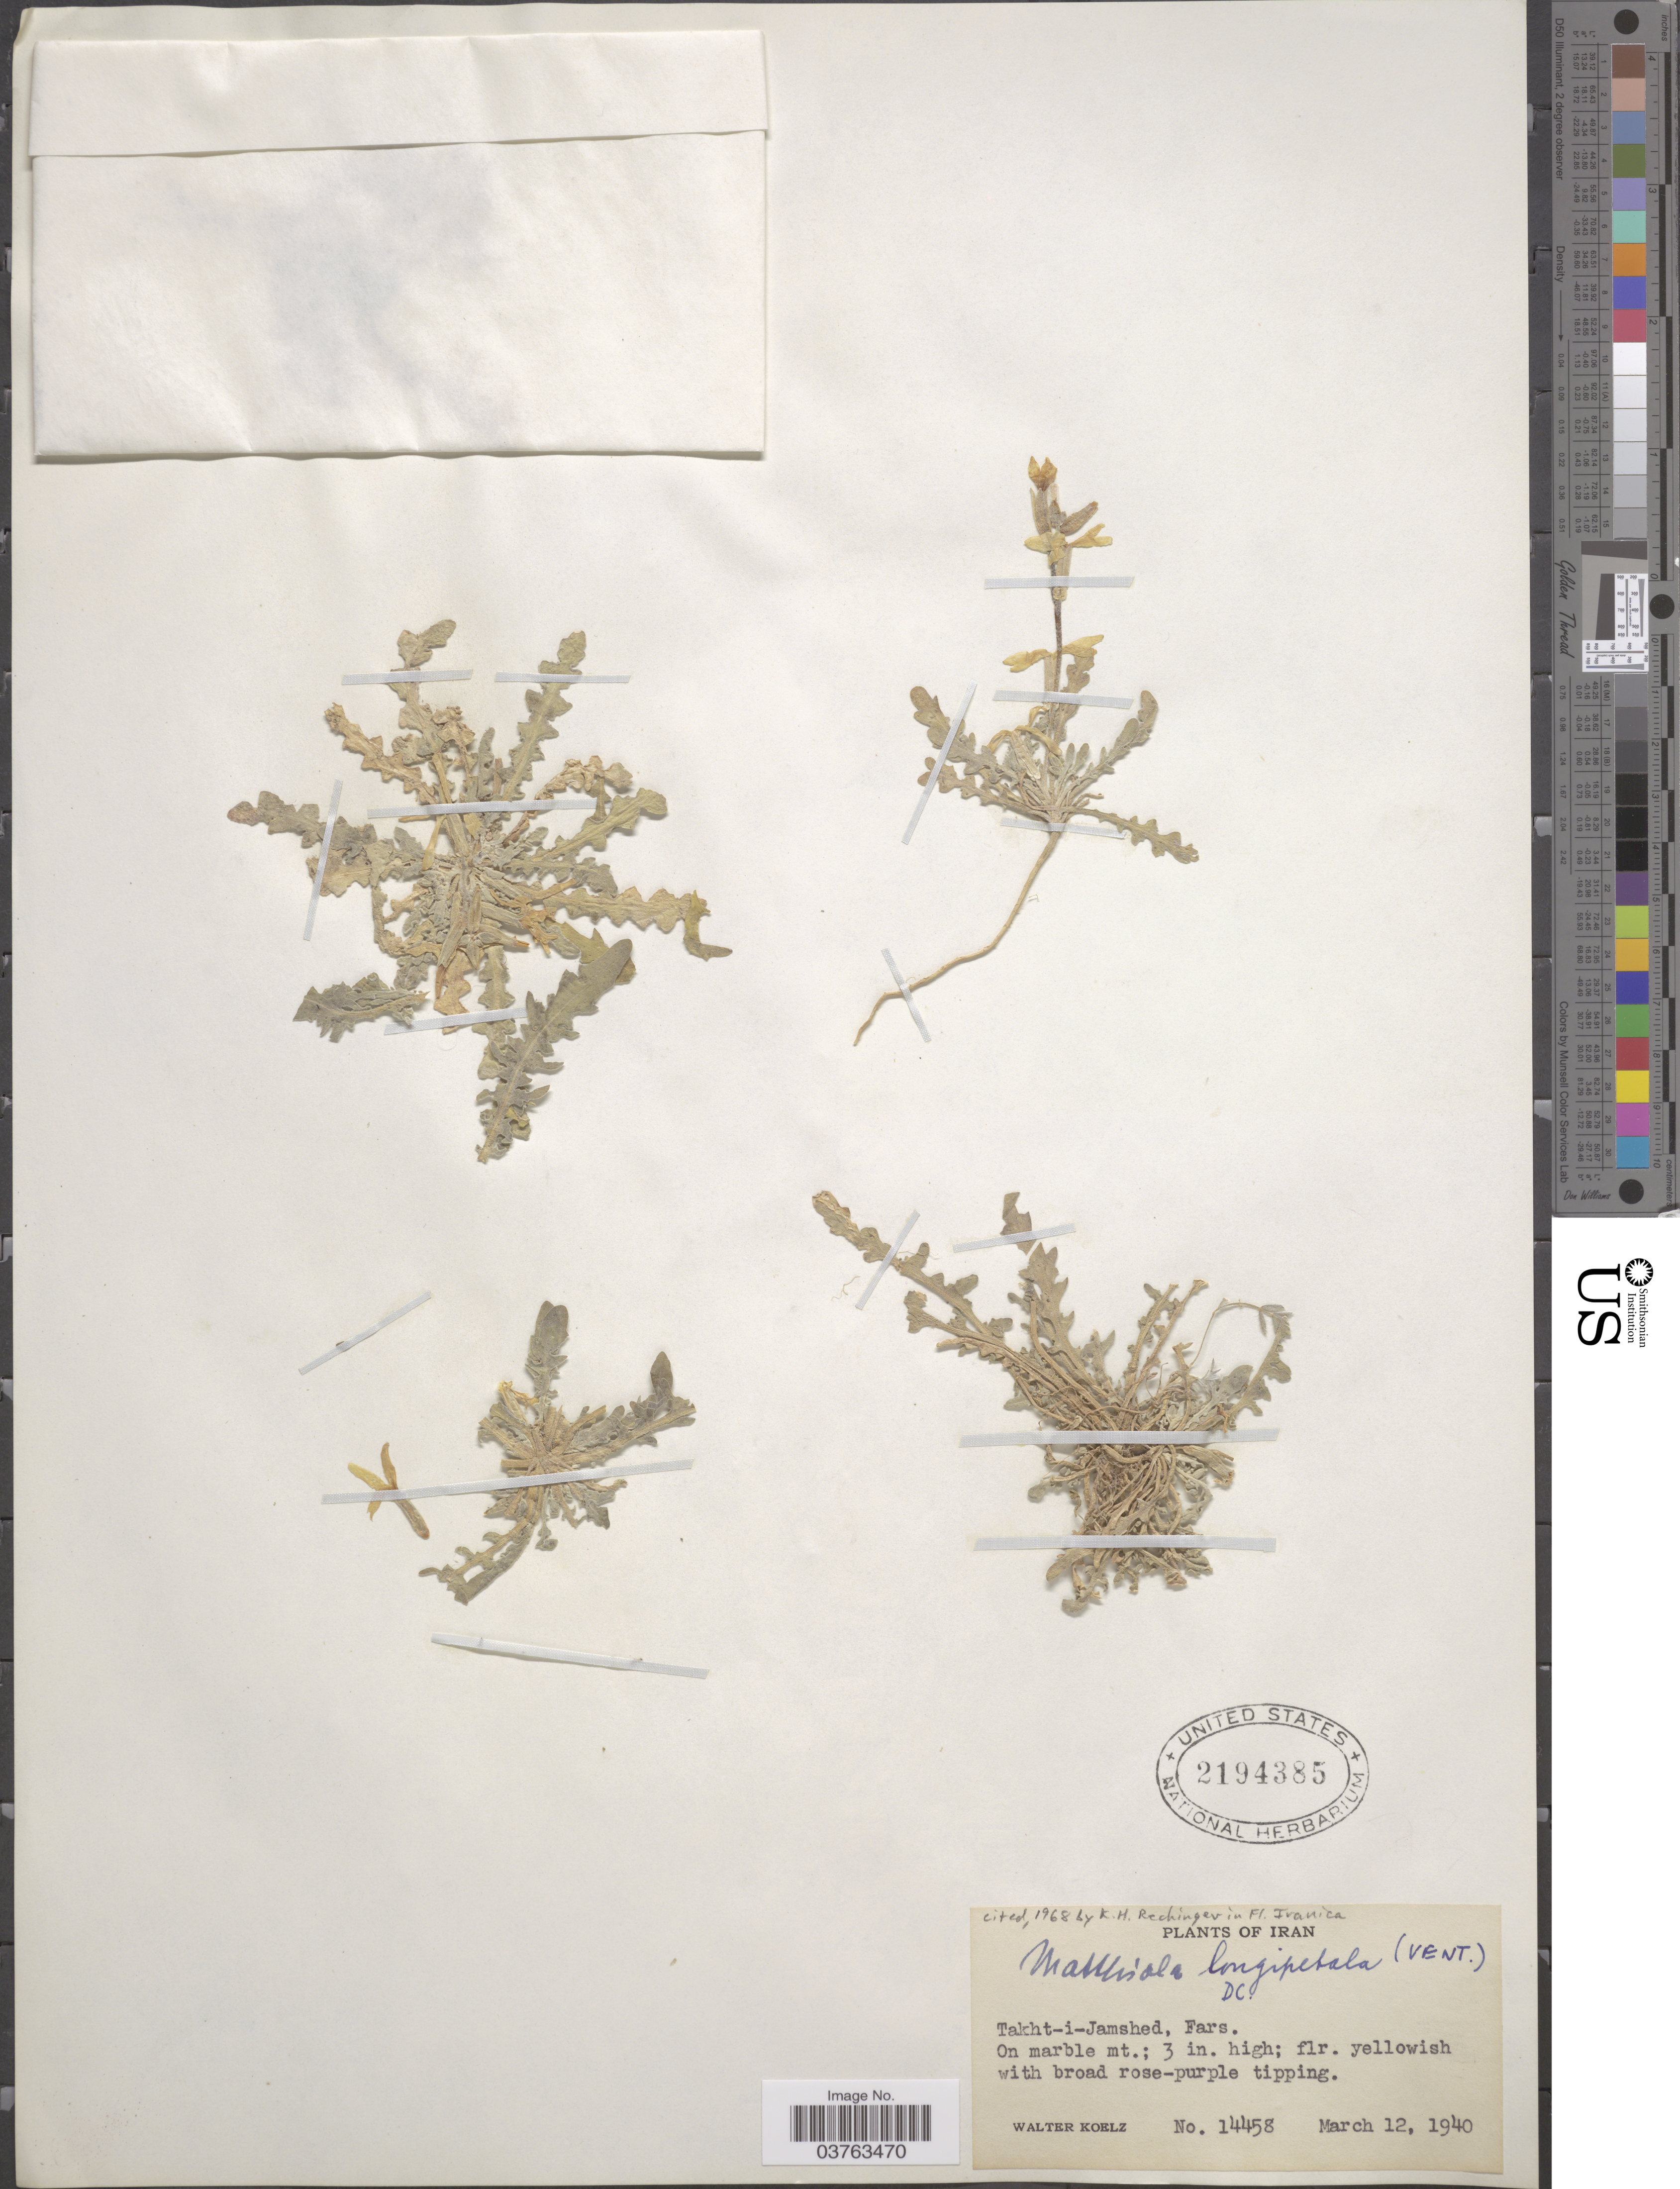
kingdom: Plantae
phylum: Tracheophyta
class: Magnoliopsida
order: Brassicales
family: Brassicaceae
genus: Matthiola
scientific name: Matthiola longipetala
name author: (Vent.) DC.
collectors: W. N. Koelz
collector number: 14458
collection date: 1940-03-12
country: Iran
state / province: Fars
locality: Takht-i-Jamshed.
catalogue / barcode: US 2194385